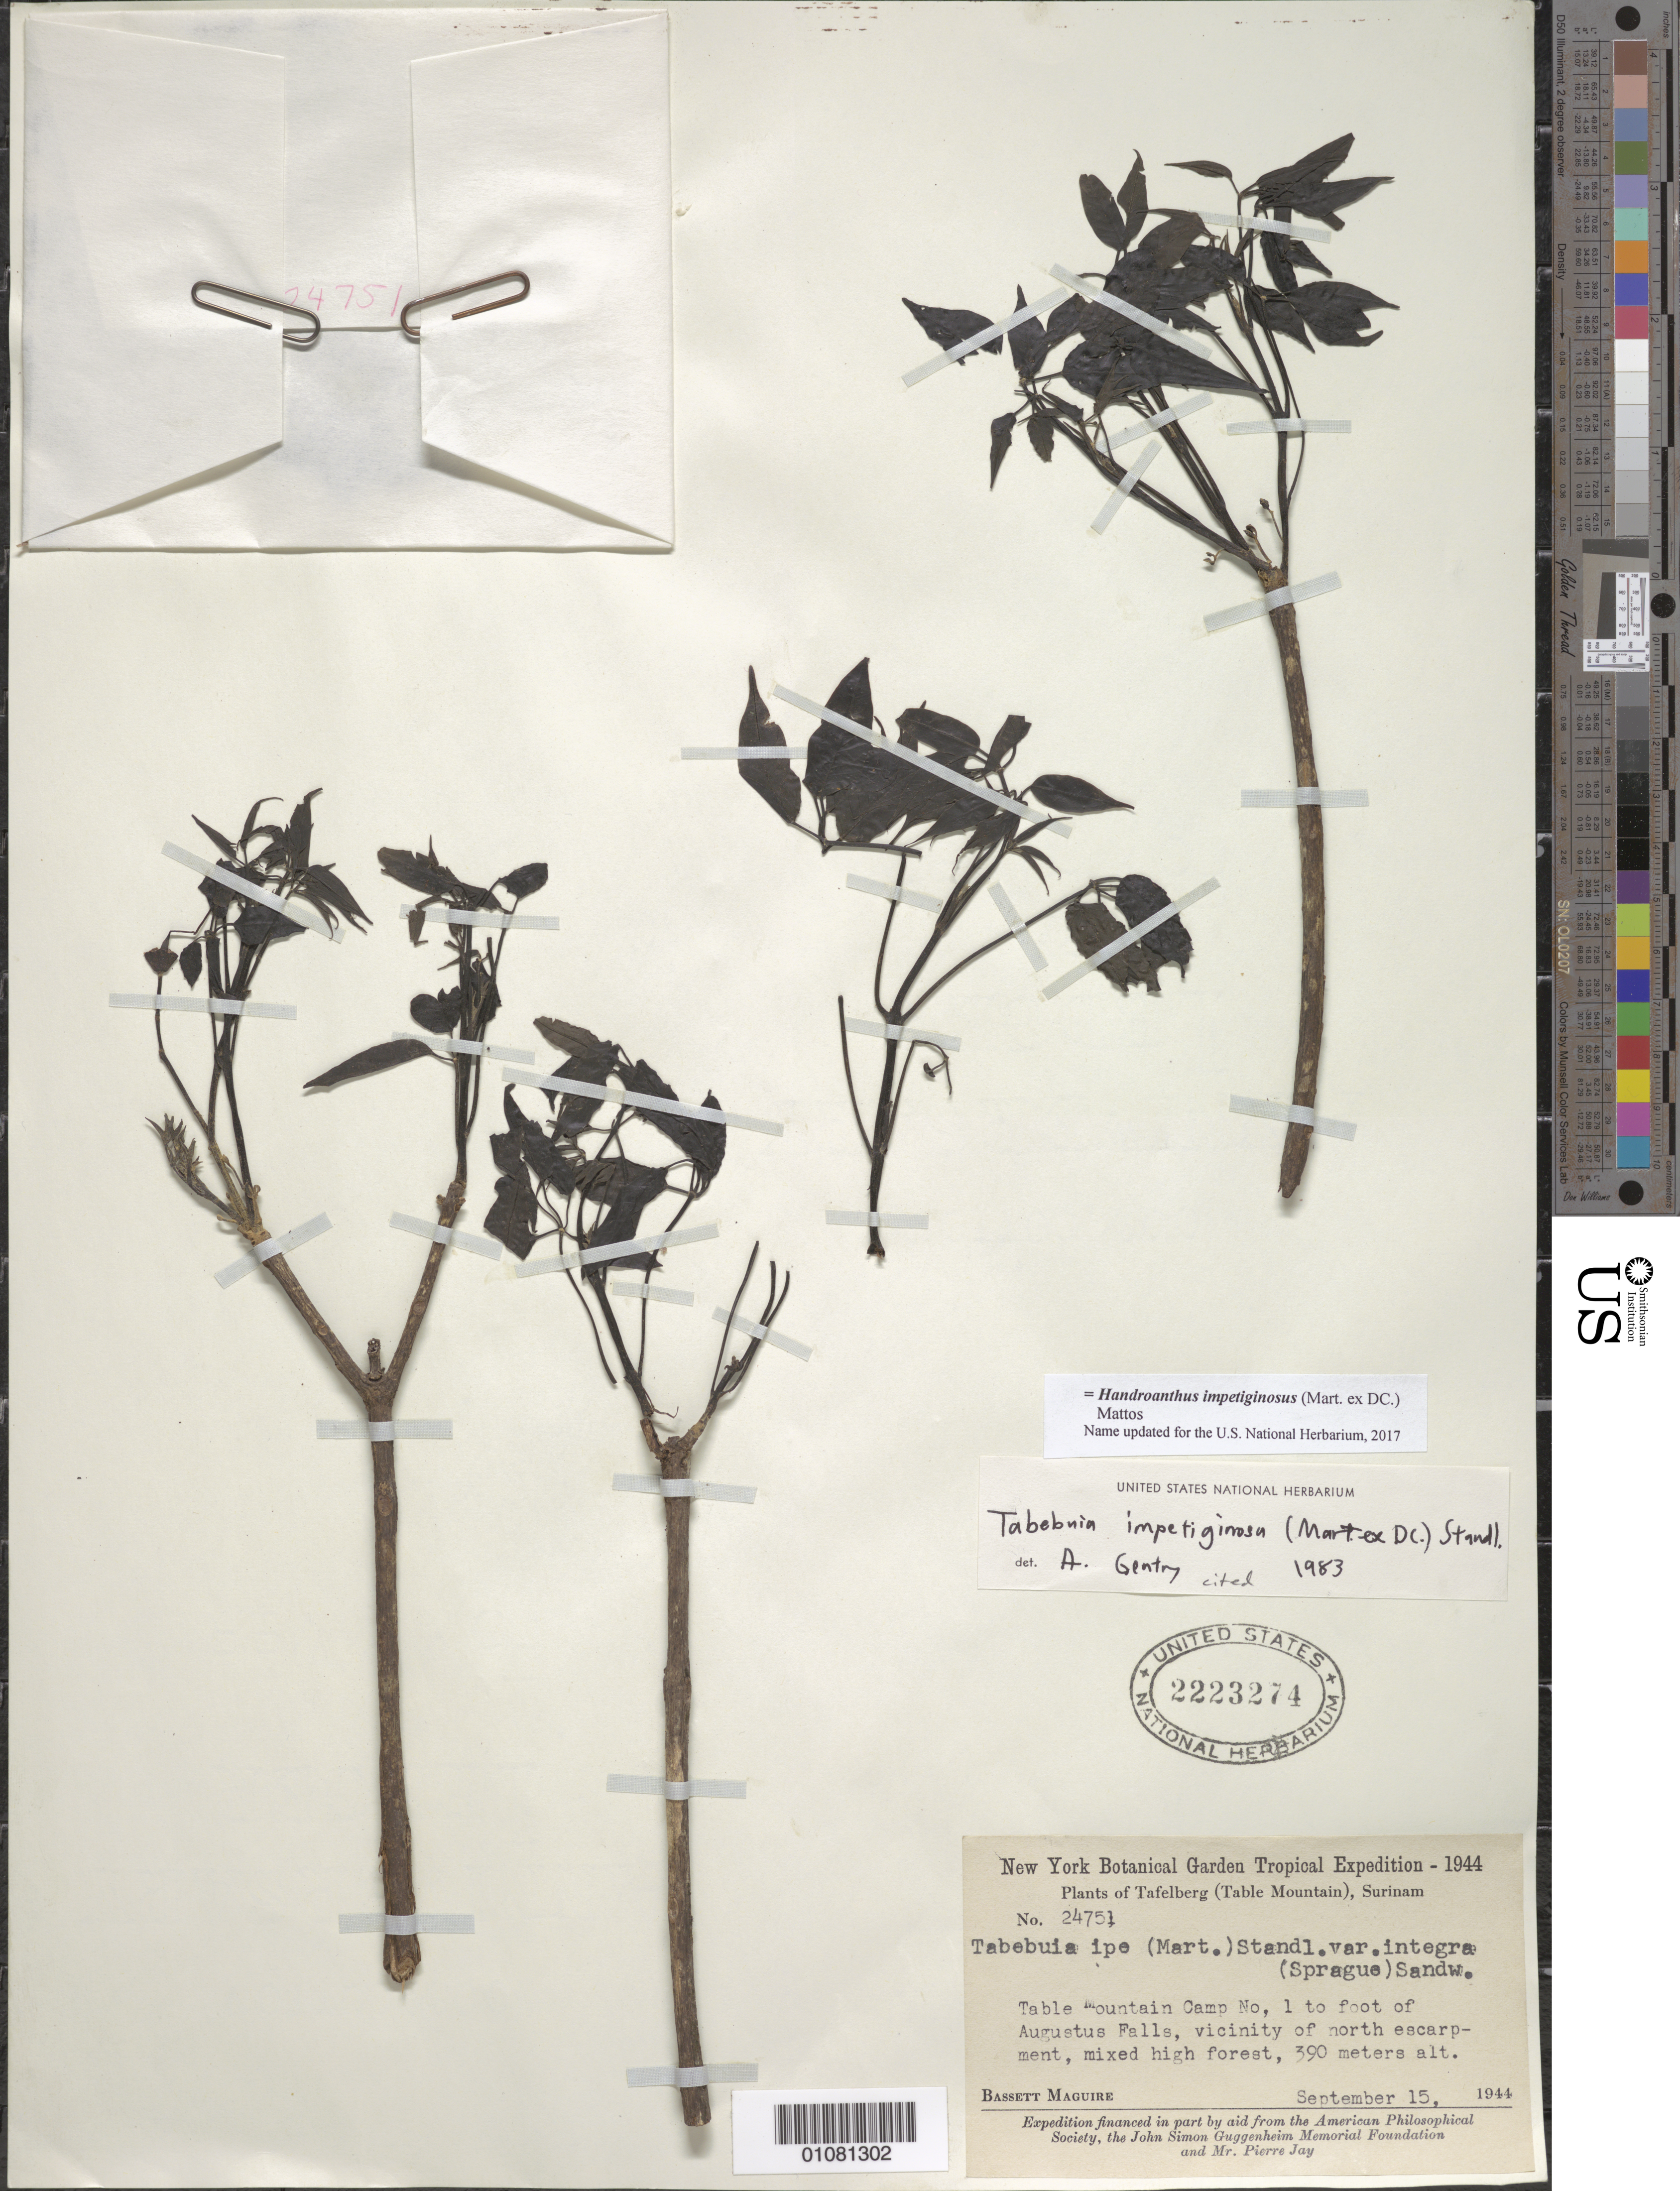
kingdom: Plantae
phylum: Tracheophyta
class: Magnoliopsida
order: Lamiales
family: Bignoniaceae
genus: Handroanthus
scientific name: Handroanthus impetiginosus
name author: (Mart. ex DC.) Mattos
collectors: B. Maguire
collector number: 24751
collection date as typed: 15-Sep-44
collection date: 1944-09-15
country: Suriname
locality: Tafelberg (Table Mountain), Camp No. 1 to foot of Augustus Falls, vic. of north escarpment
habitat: Mixed high forest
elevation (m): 390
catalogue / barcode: US 2223274